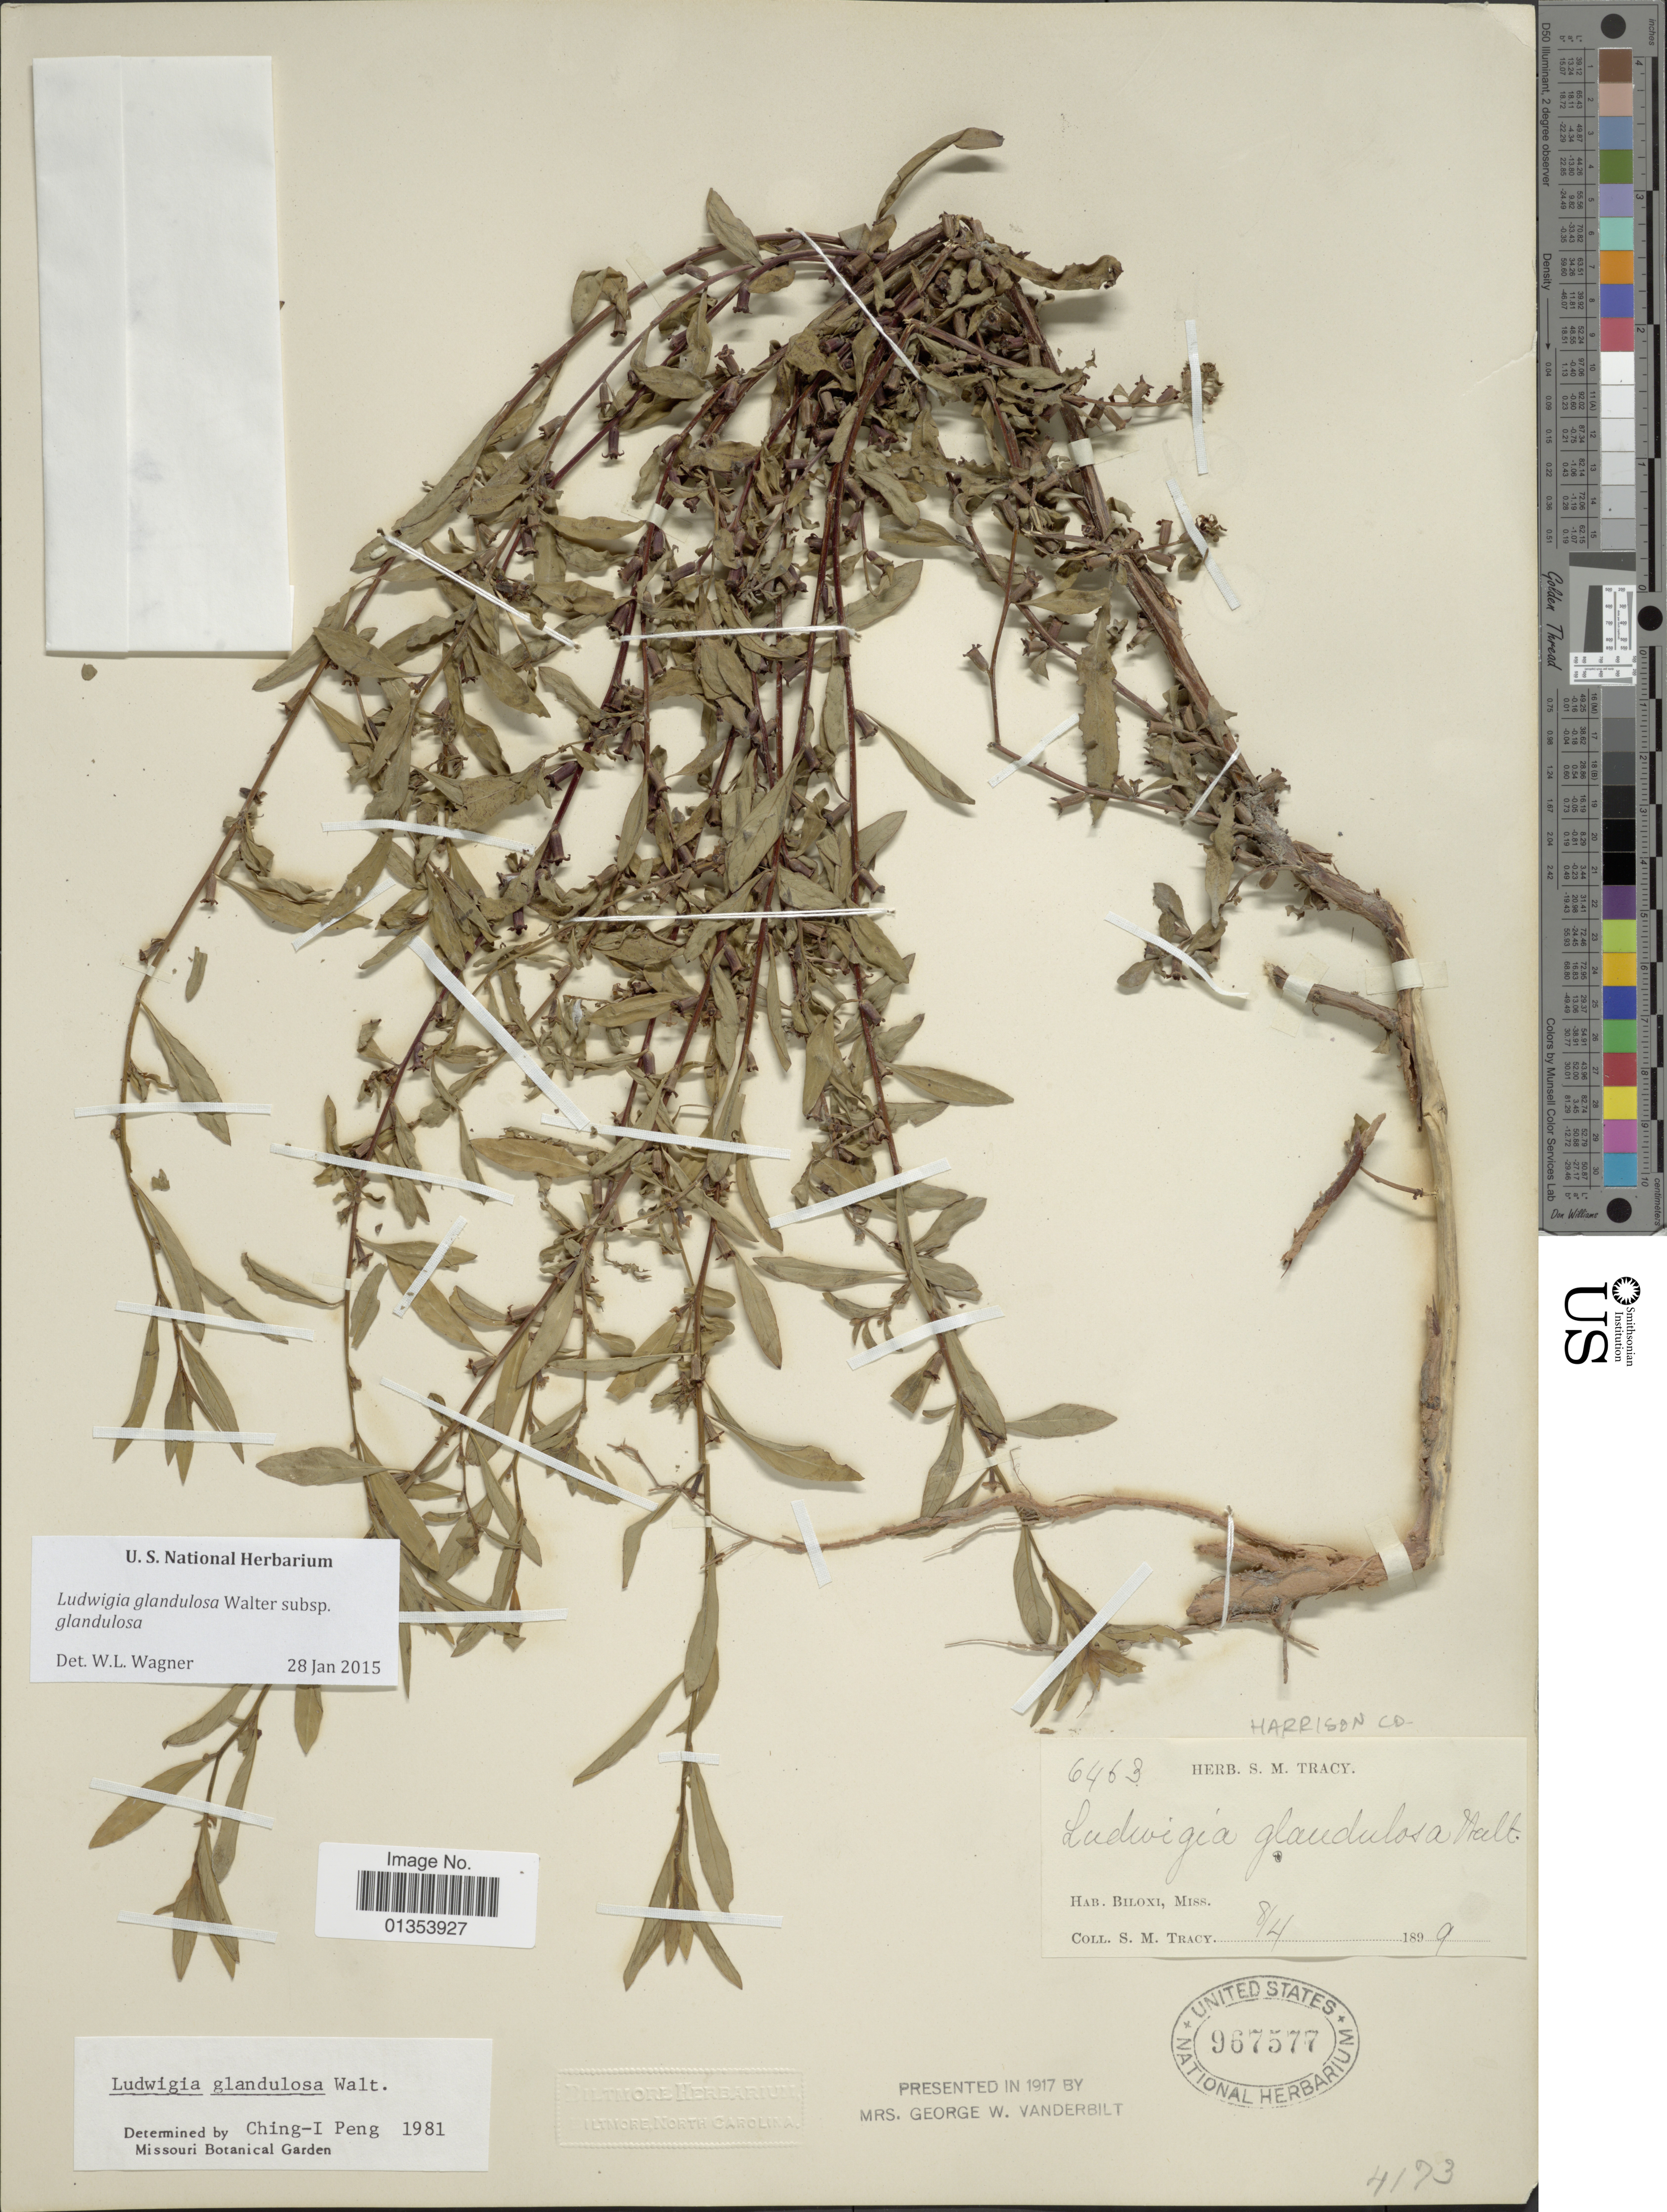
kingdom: Plantae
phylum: Tracheophyta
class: Magnoliopsida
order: Myrtales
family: Onagraceae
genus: Ludwigia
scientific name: Ludwigia glandulosa subsp. glandulosa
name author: Walter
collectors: S. M. Tracy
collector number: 6463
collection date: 1899-04-08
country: United States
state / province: Mississippi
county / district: Harrison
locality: Biloxi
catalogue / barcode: US 967577